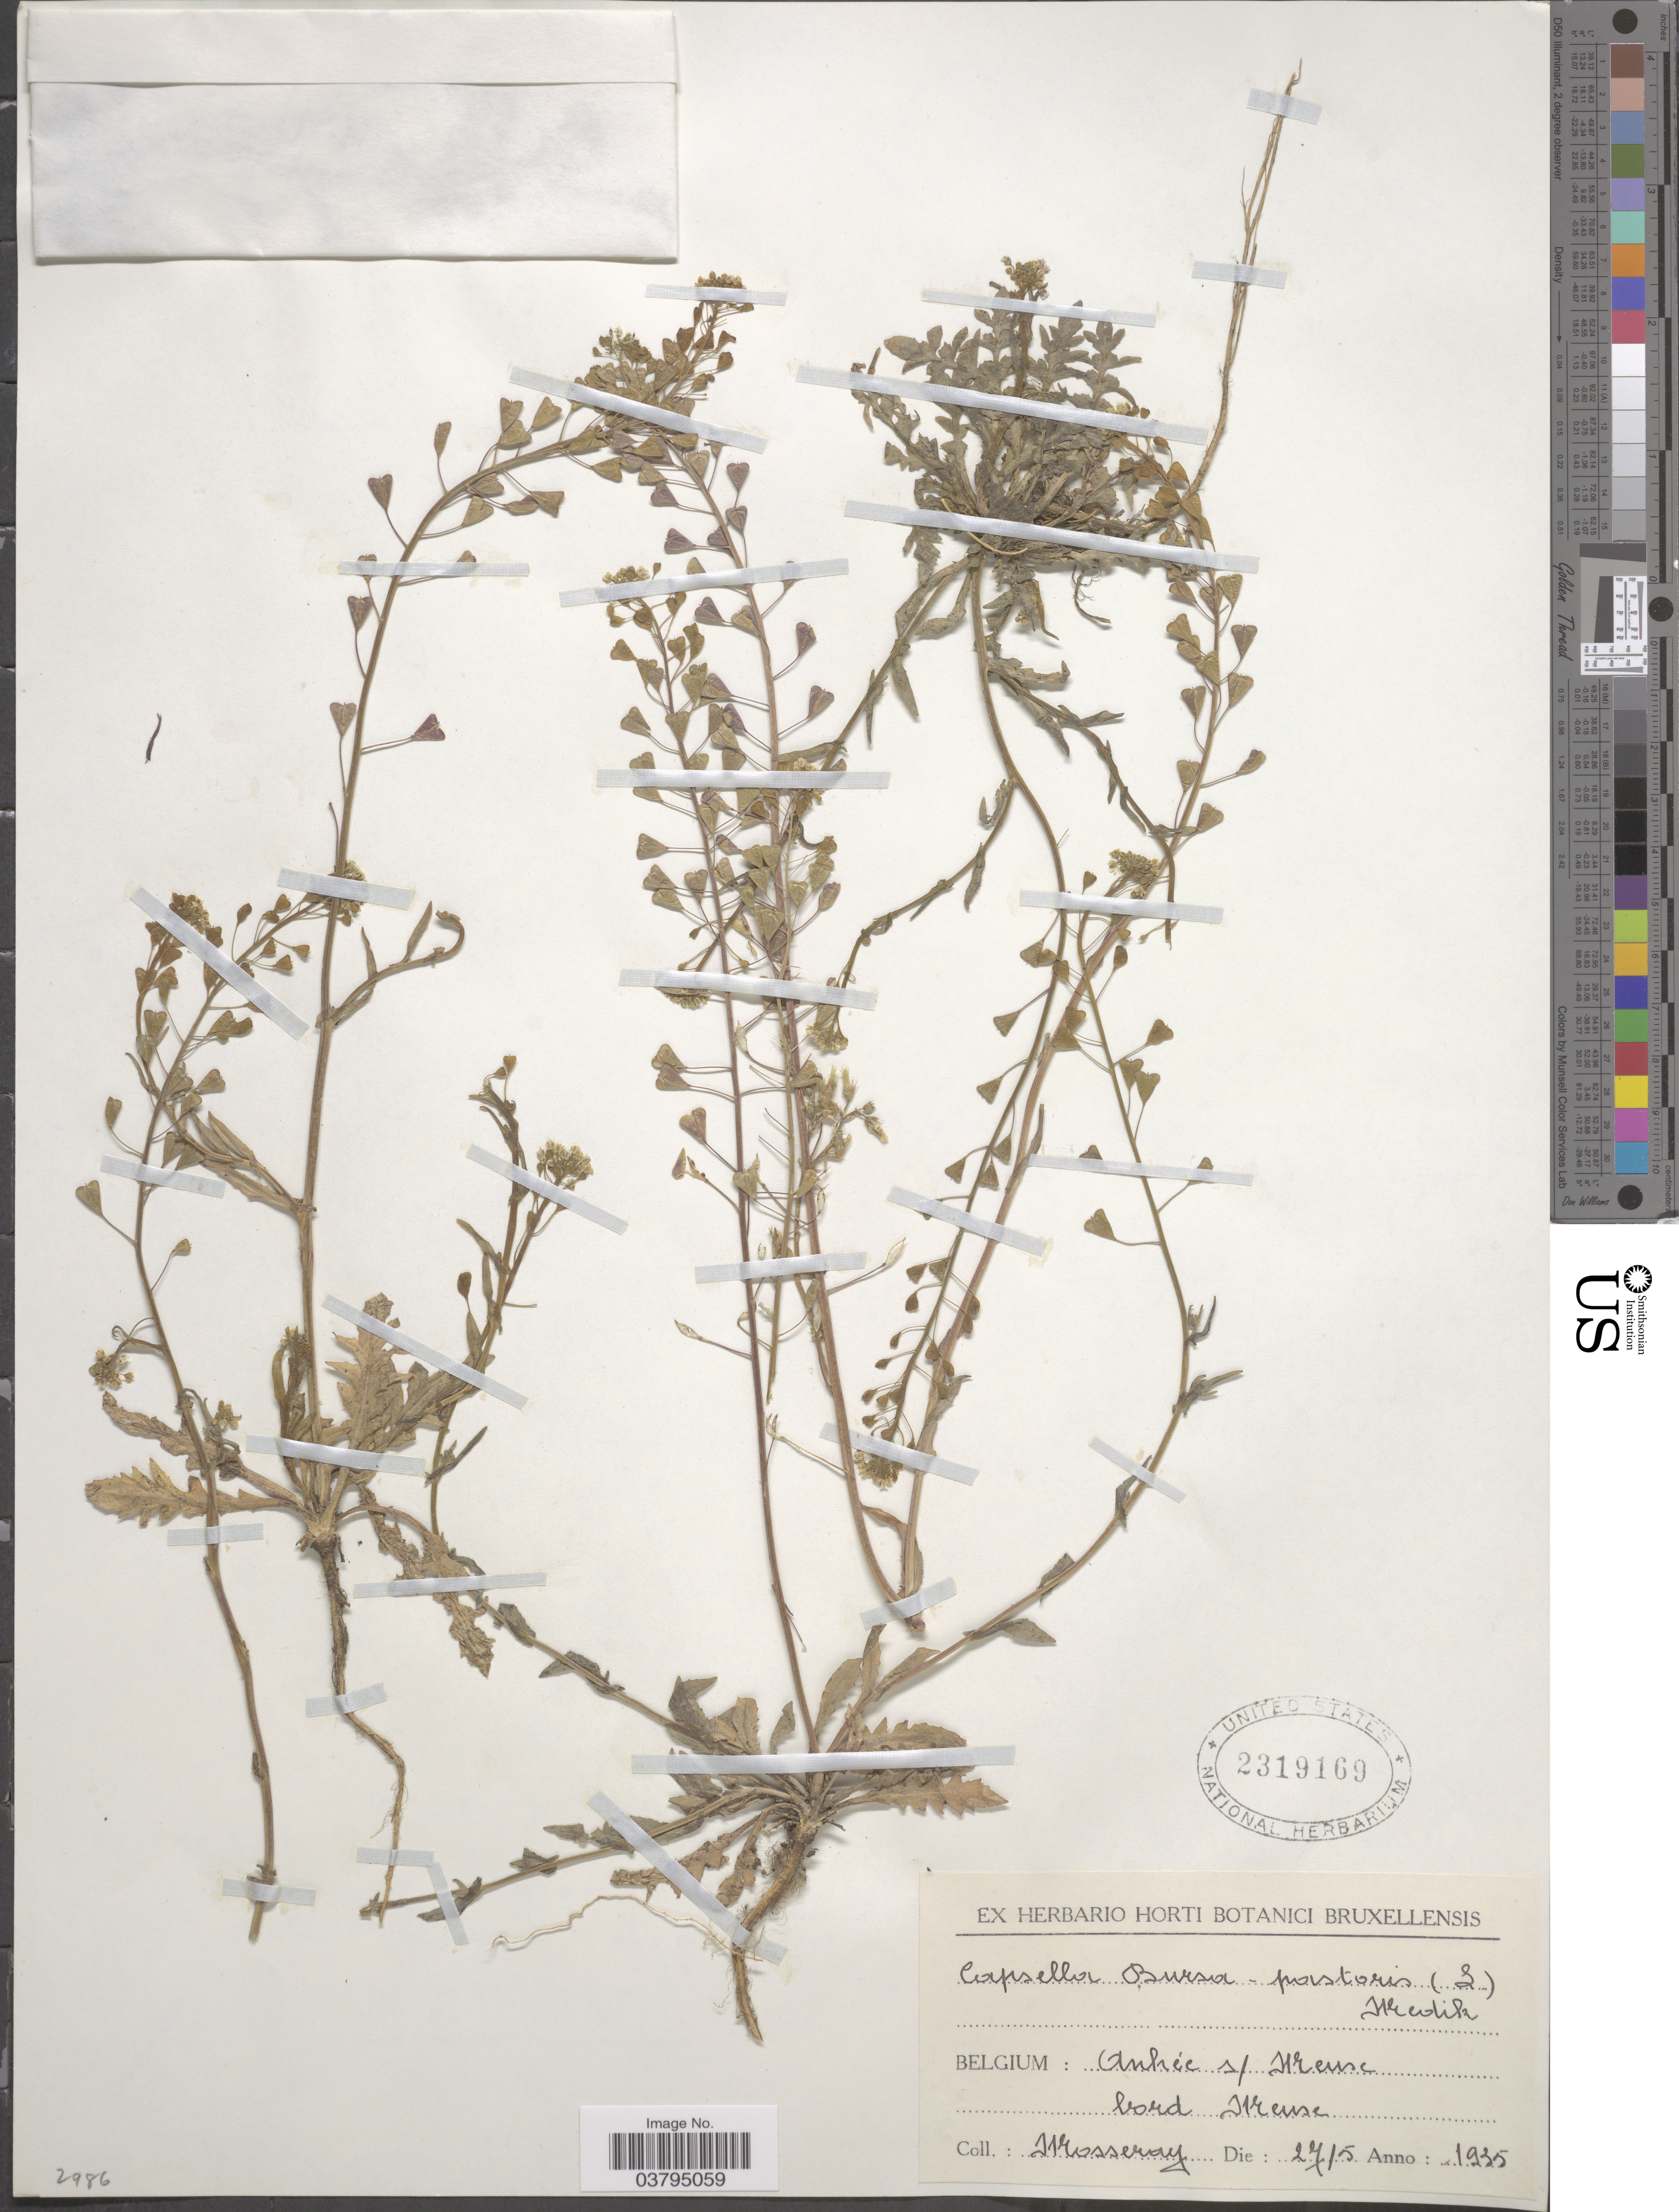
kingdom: Plantae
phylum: Tracheophyta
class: Magnoliopsida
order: Brassicales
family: Brassicaceae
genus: Capsella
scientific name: Capsella bursa-pastoris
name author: (L.) Medik.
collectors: Mosseray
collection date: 1935-05-27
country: Belgium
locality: Anhée s/ Meuse. Bord Meuse.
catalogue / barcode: US 2319169